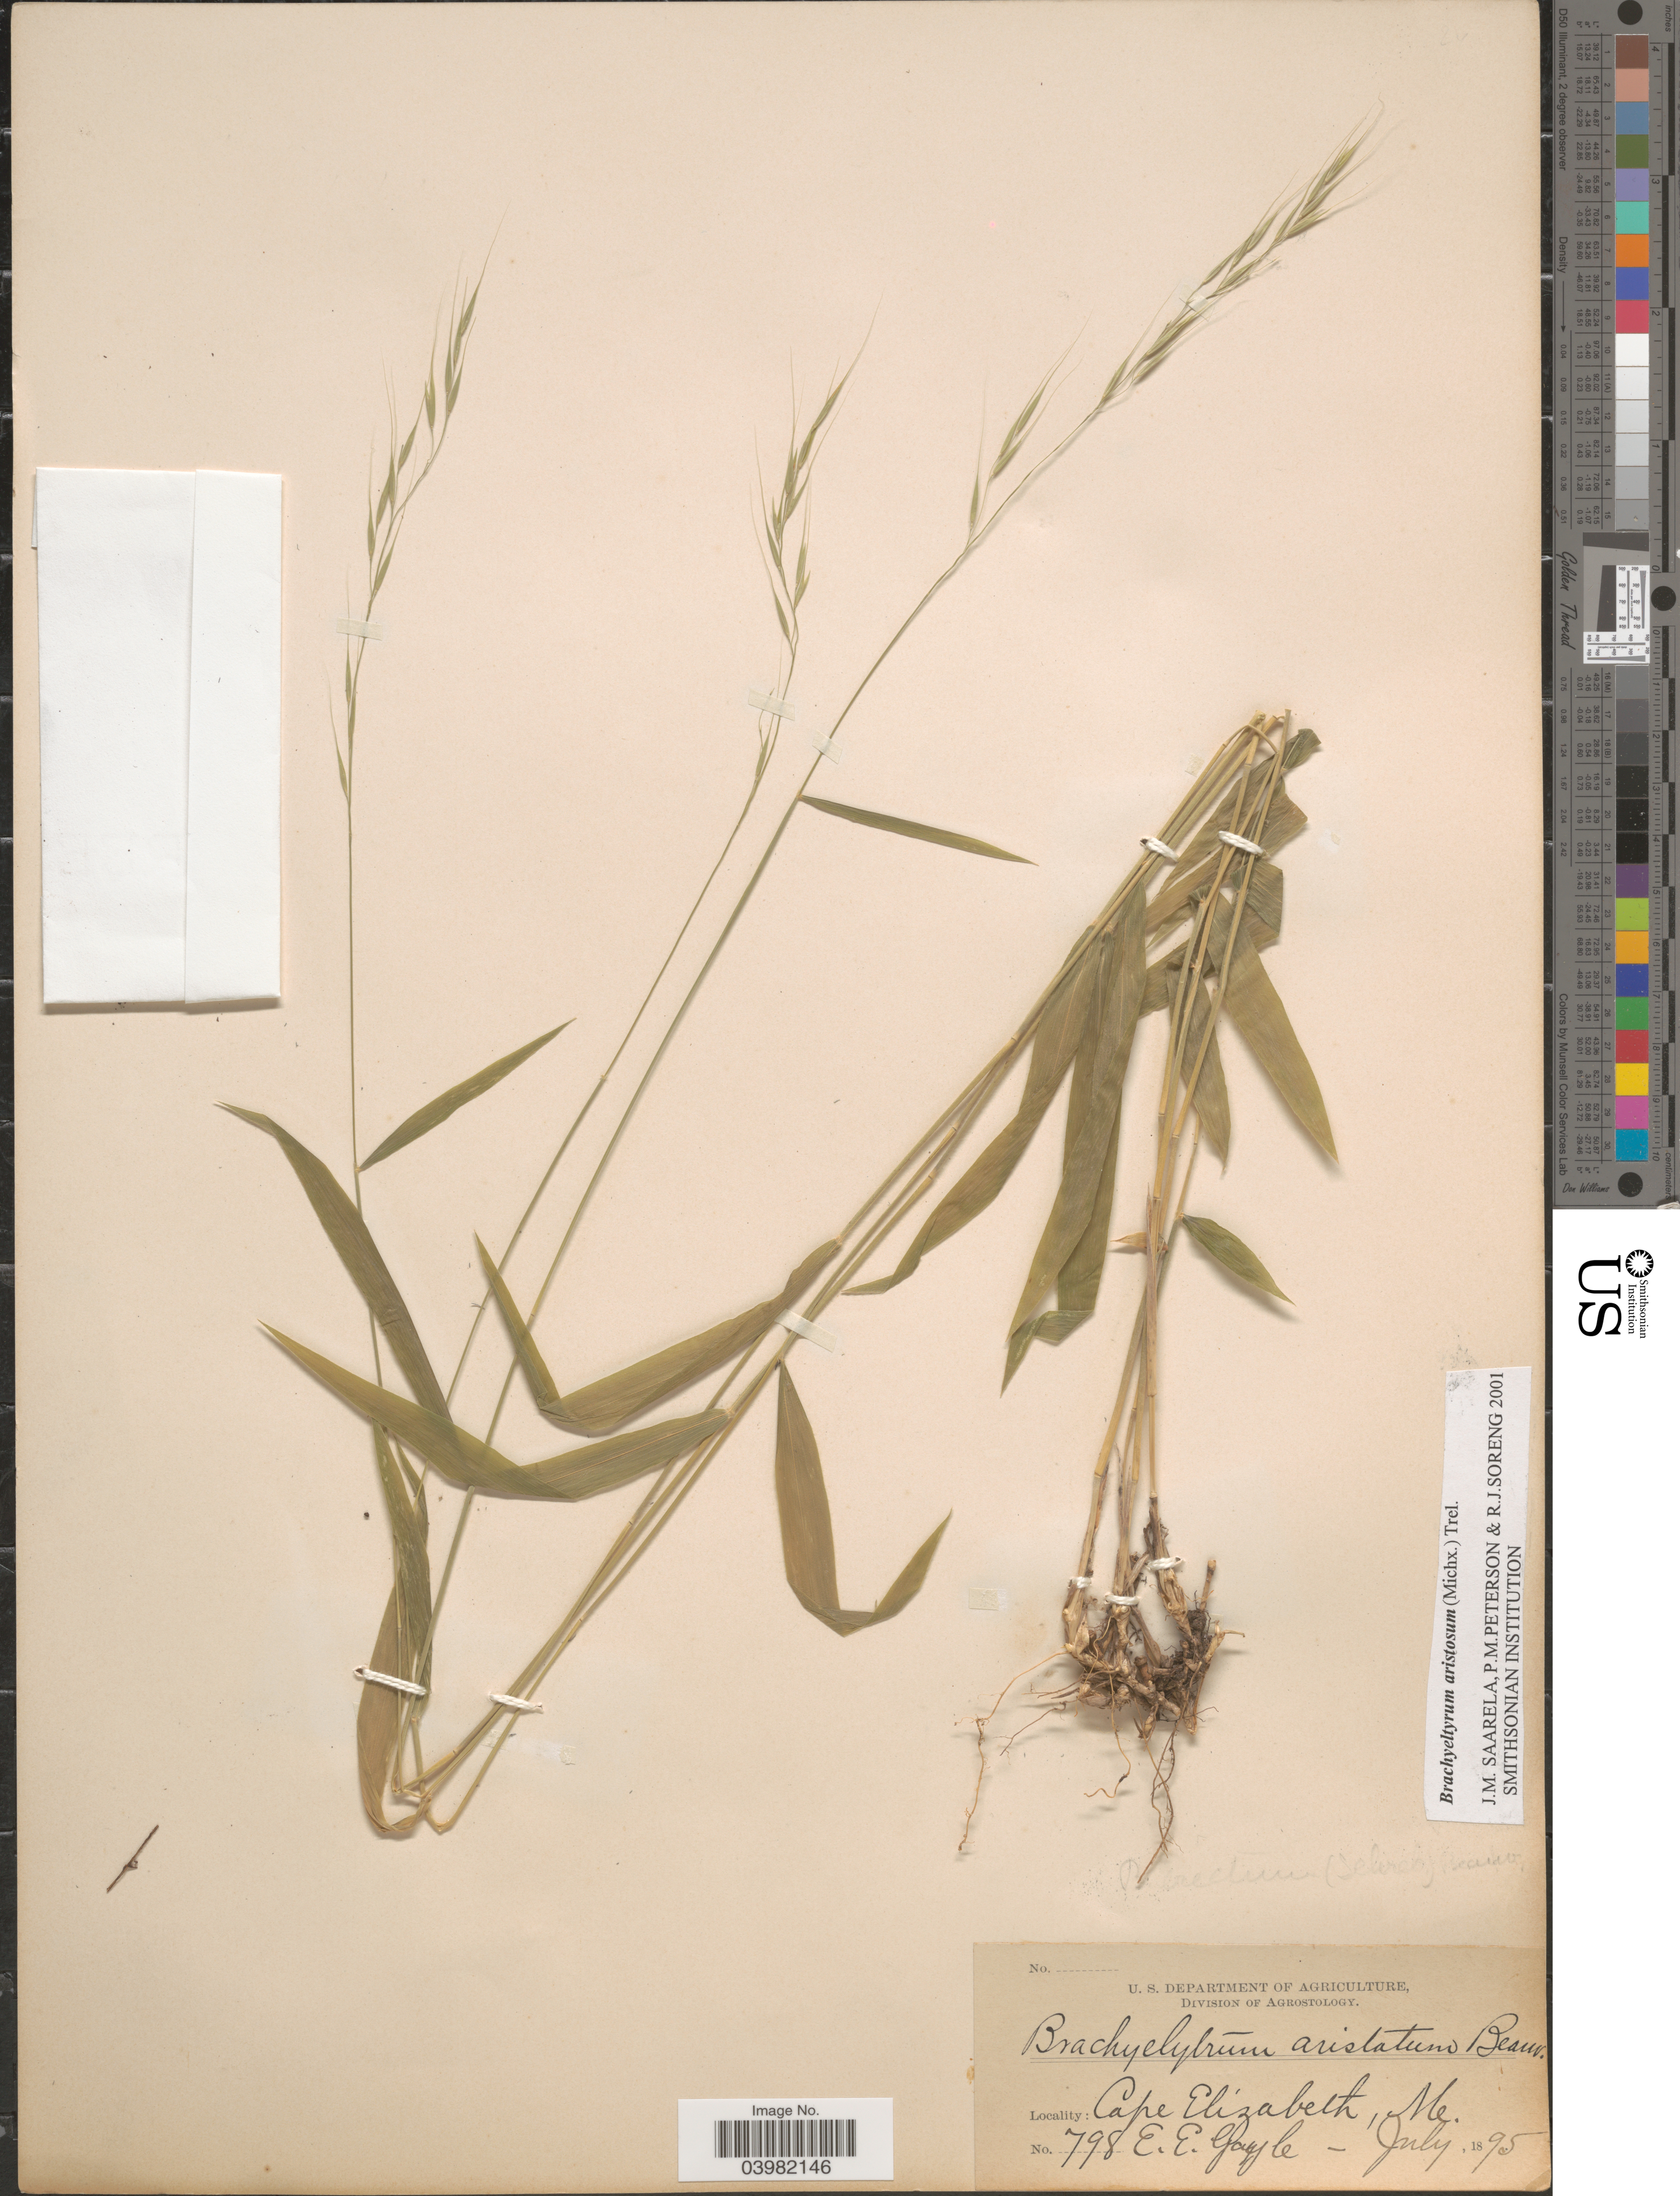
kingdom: Plantae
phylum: Tracheophyta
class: Liliopsida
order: Poales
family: Poaceae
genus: Brachyelytrum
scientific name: Brachyelytrum aristosum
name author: (Michx.) P. Beauv. ex Trel.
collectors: E. Gayle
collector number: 798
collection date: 1895-07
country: United States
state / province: Maine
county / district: Cumberland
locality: Cape Elizabeth.